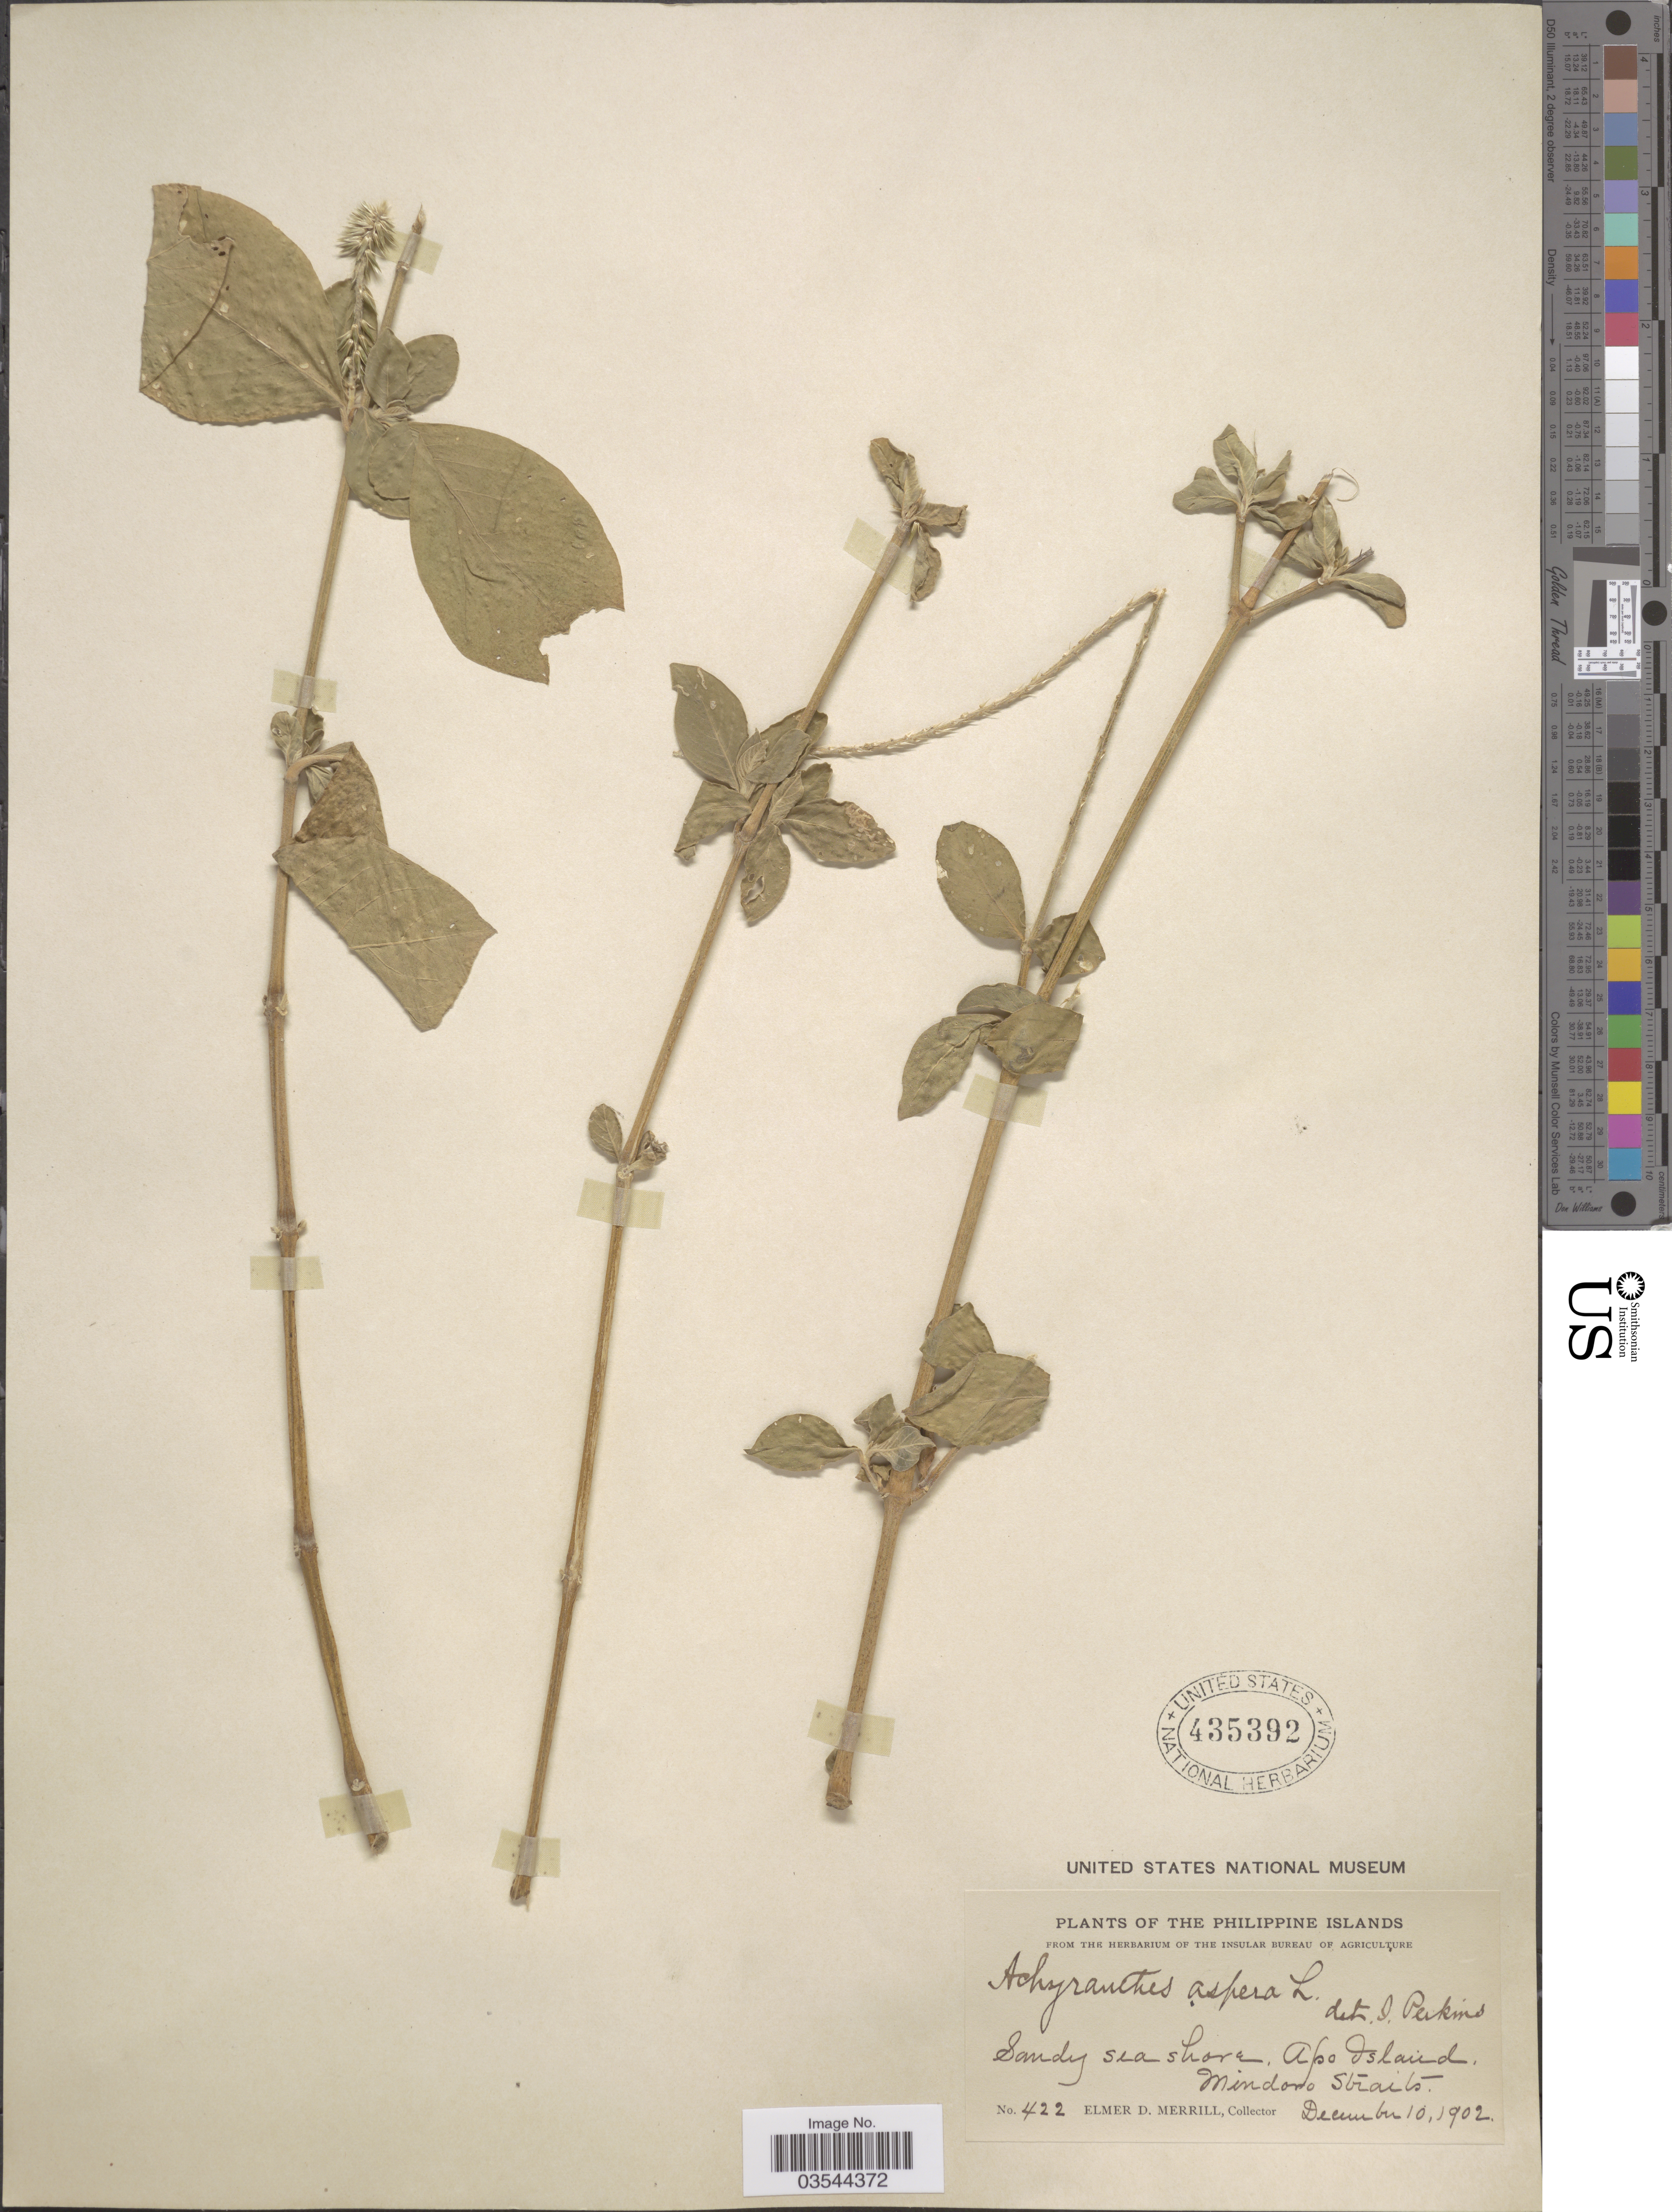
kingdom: Plantae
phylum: Tracheophyta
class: Magnoliopsida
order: Caryophyllales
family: Amaranthaceae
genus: Achyranthes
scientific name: Achyranthes aspera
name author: L.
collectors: E. D. Merrill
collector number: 422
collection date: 1902-12-10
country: Philippines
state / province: Mimaropa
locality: Apo Island. Mindoro Straits.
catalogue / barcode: US 435392